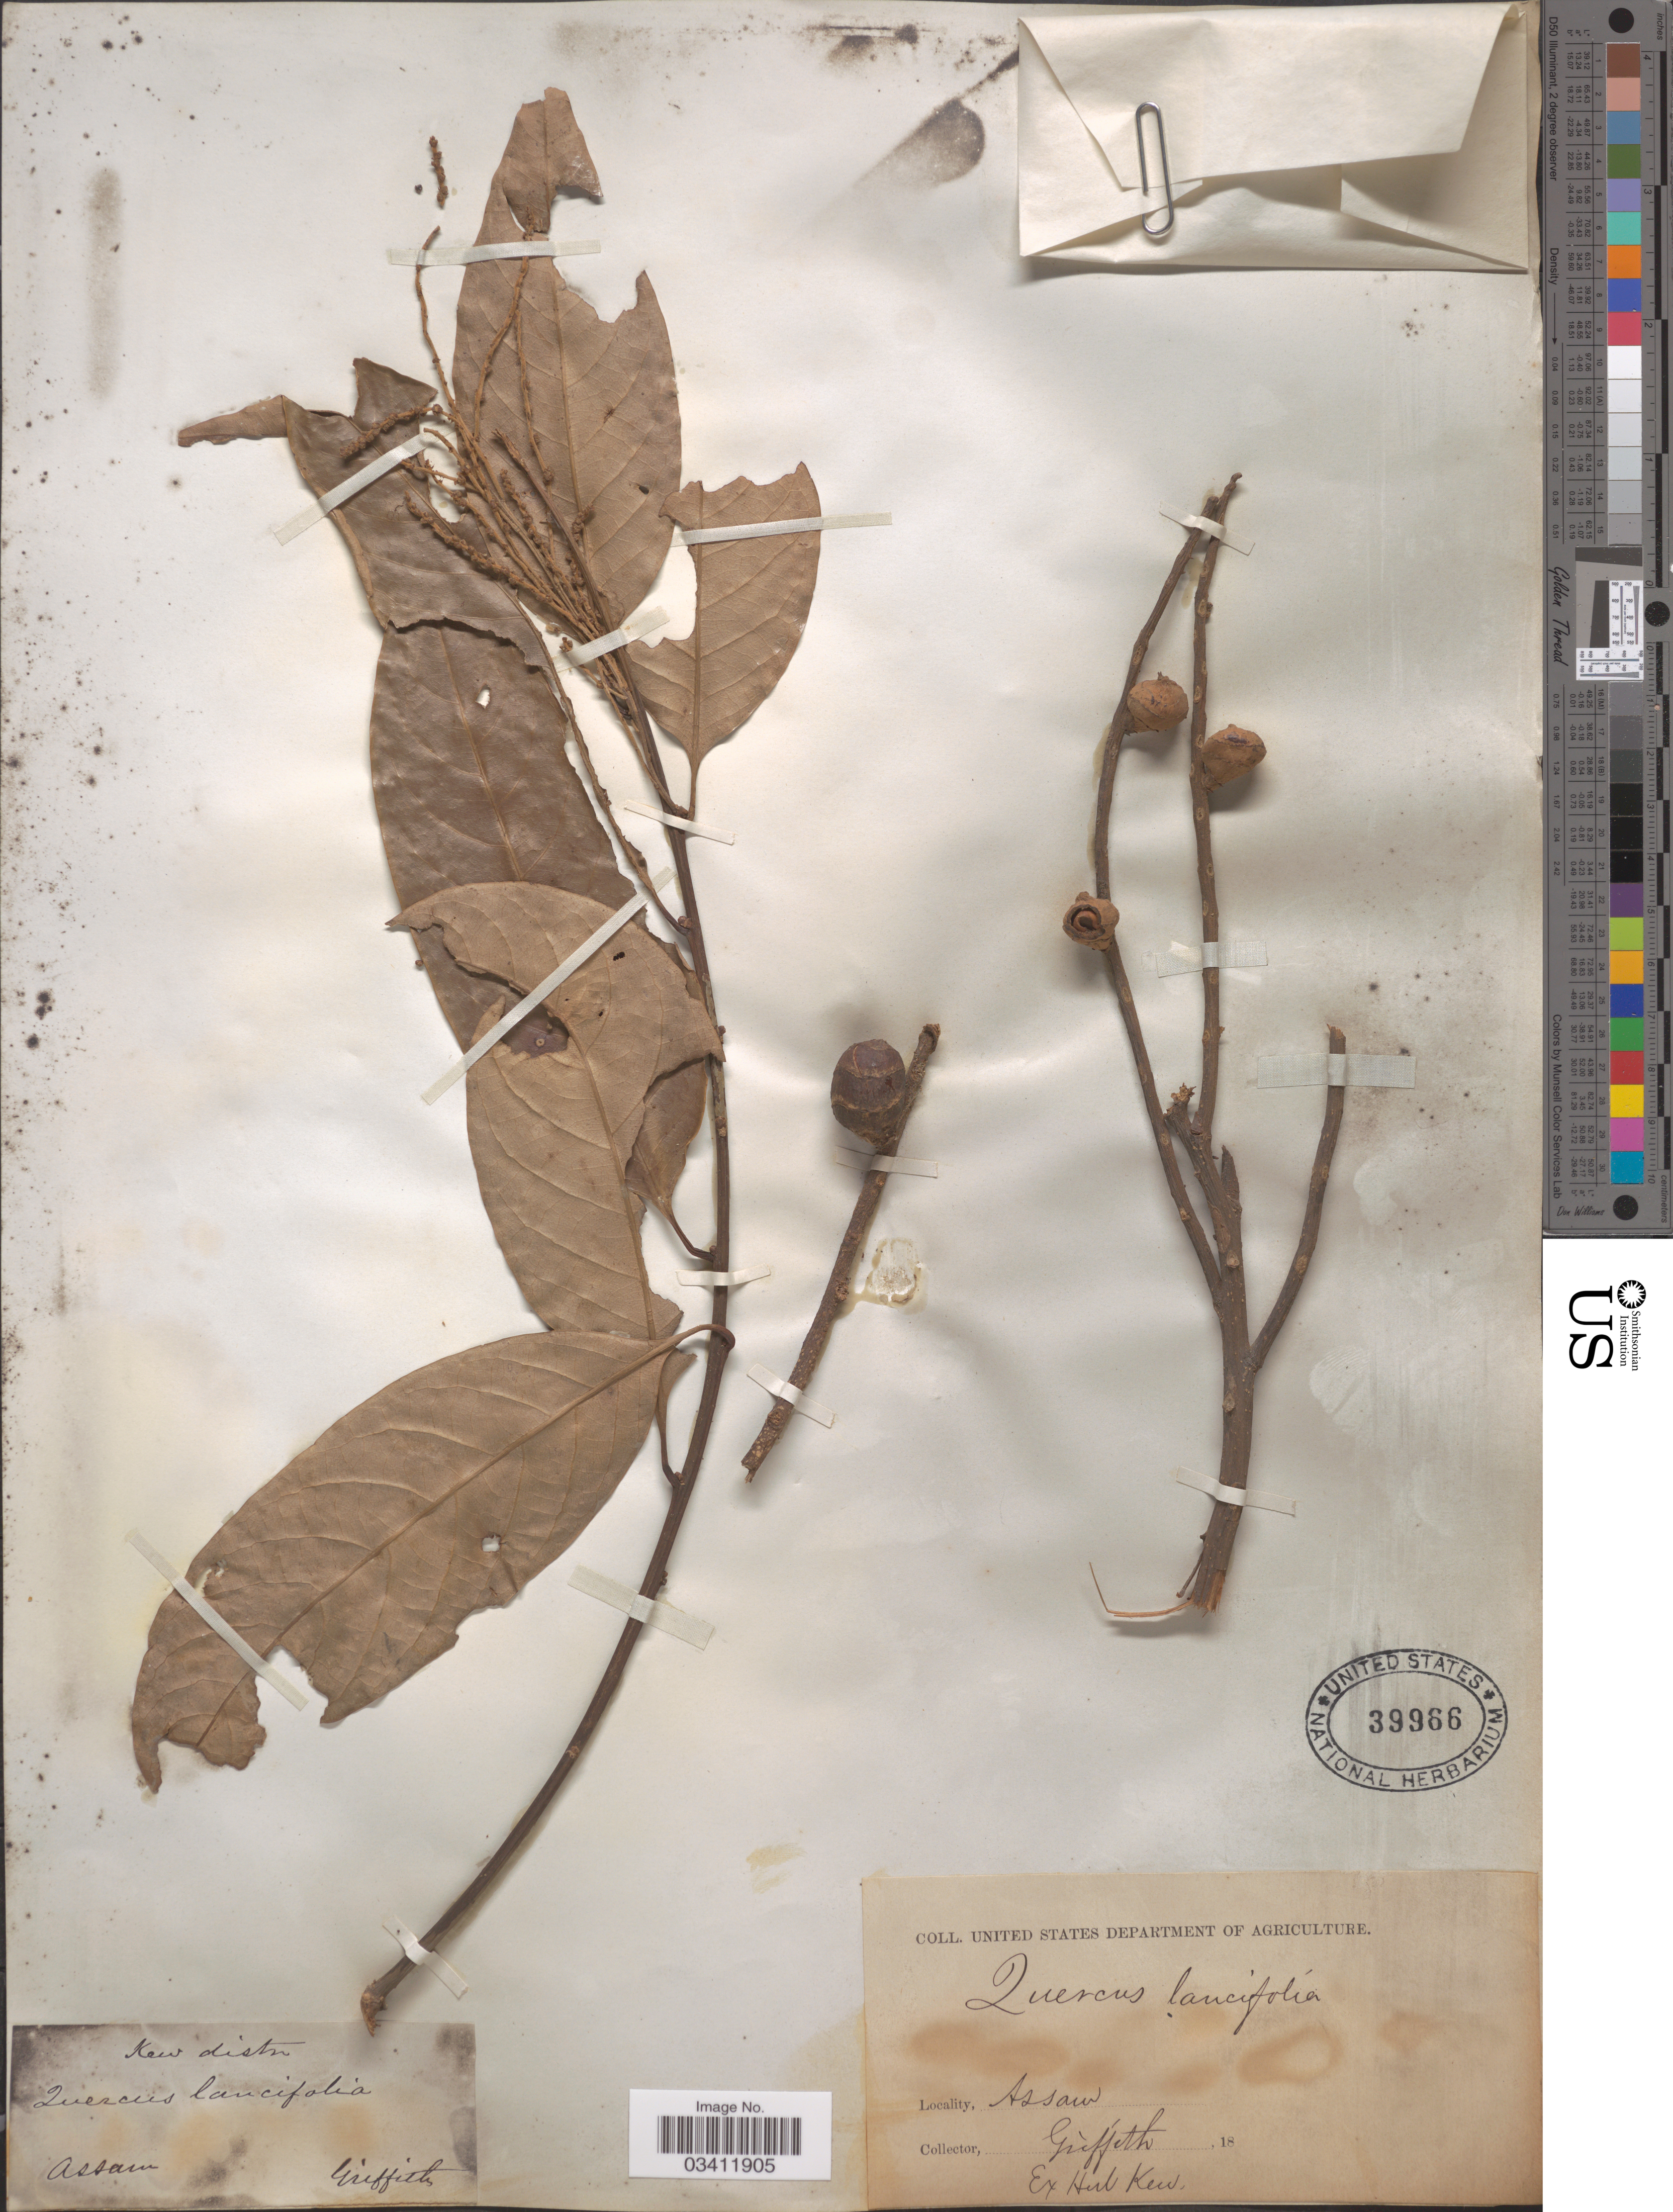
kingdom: Plantae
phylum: Tracheophyta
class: Magnoliopsida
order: Fagales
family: Fagaceae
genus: Quercus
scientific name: Quercus lanceifolia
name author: Roxb.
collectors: -. Griffith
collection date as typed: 18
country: India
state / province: Assam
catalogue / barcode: US 39966